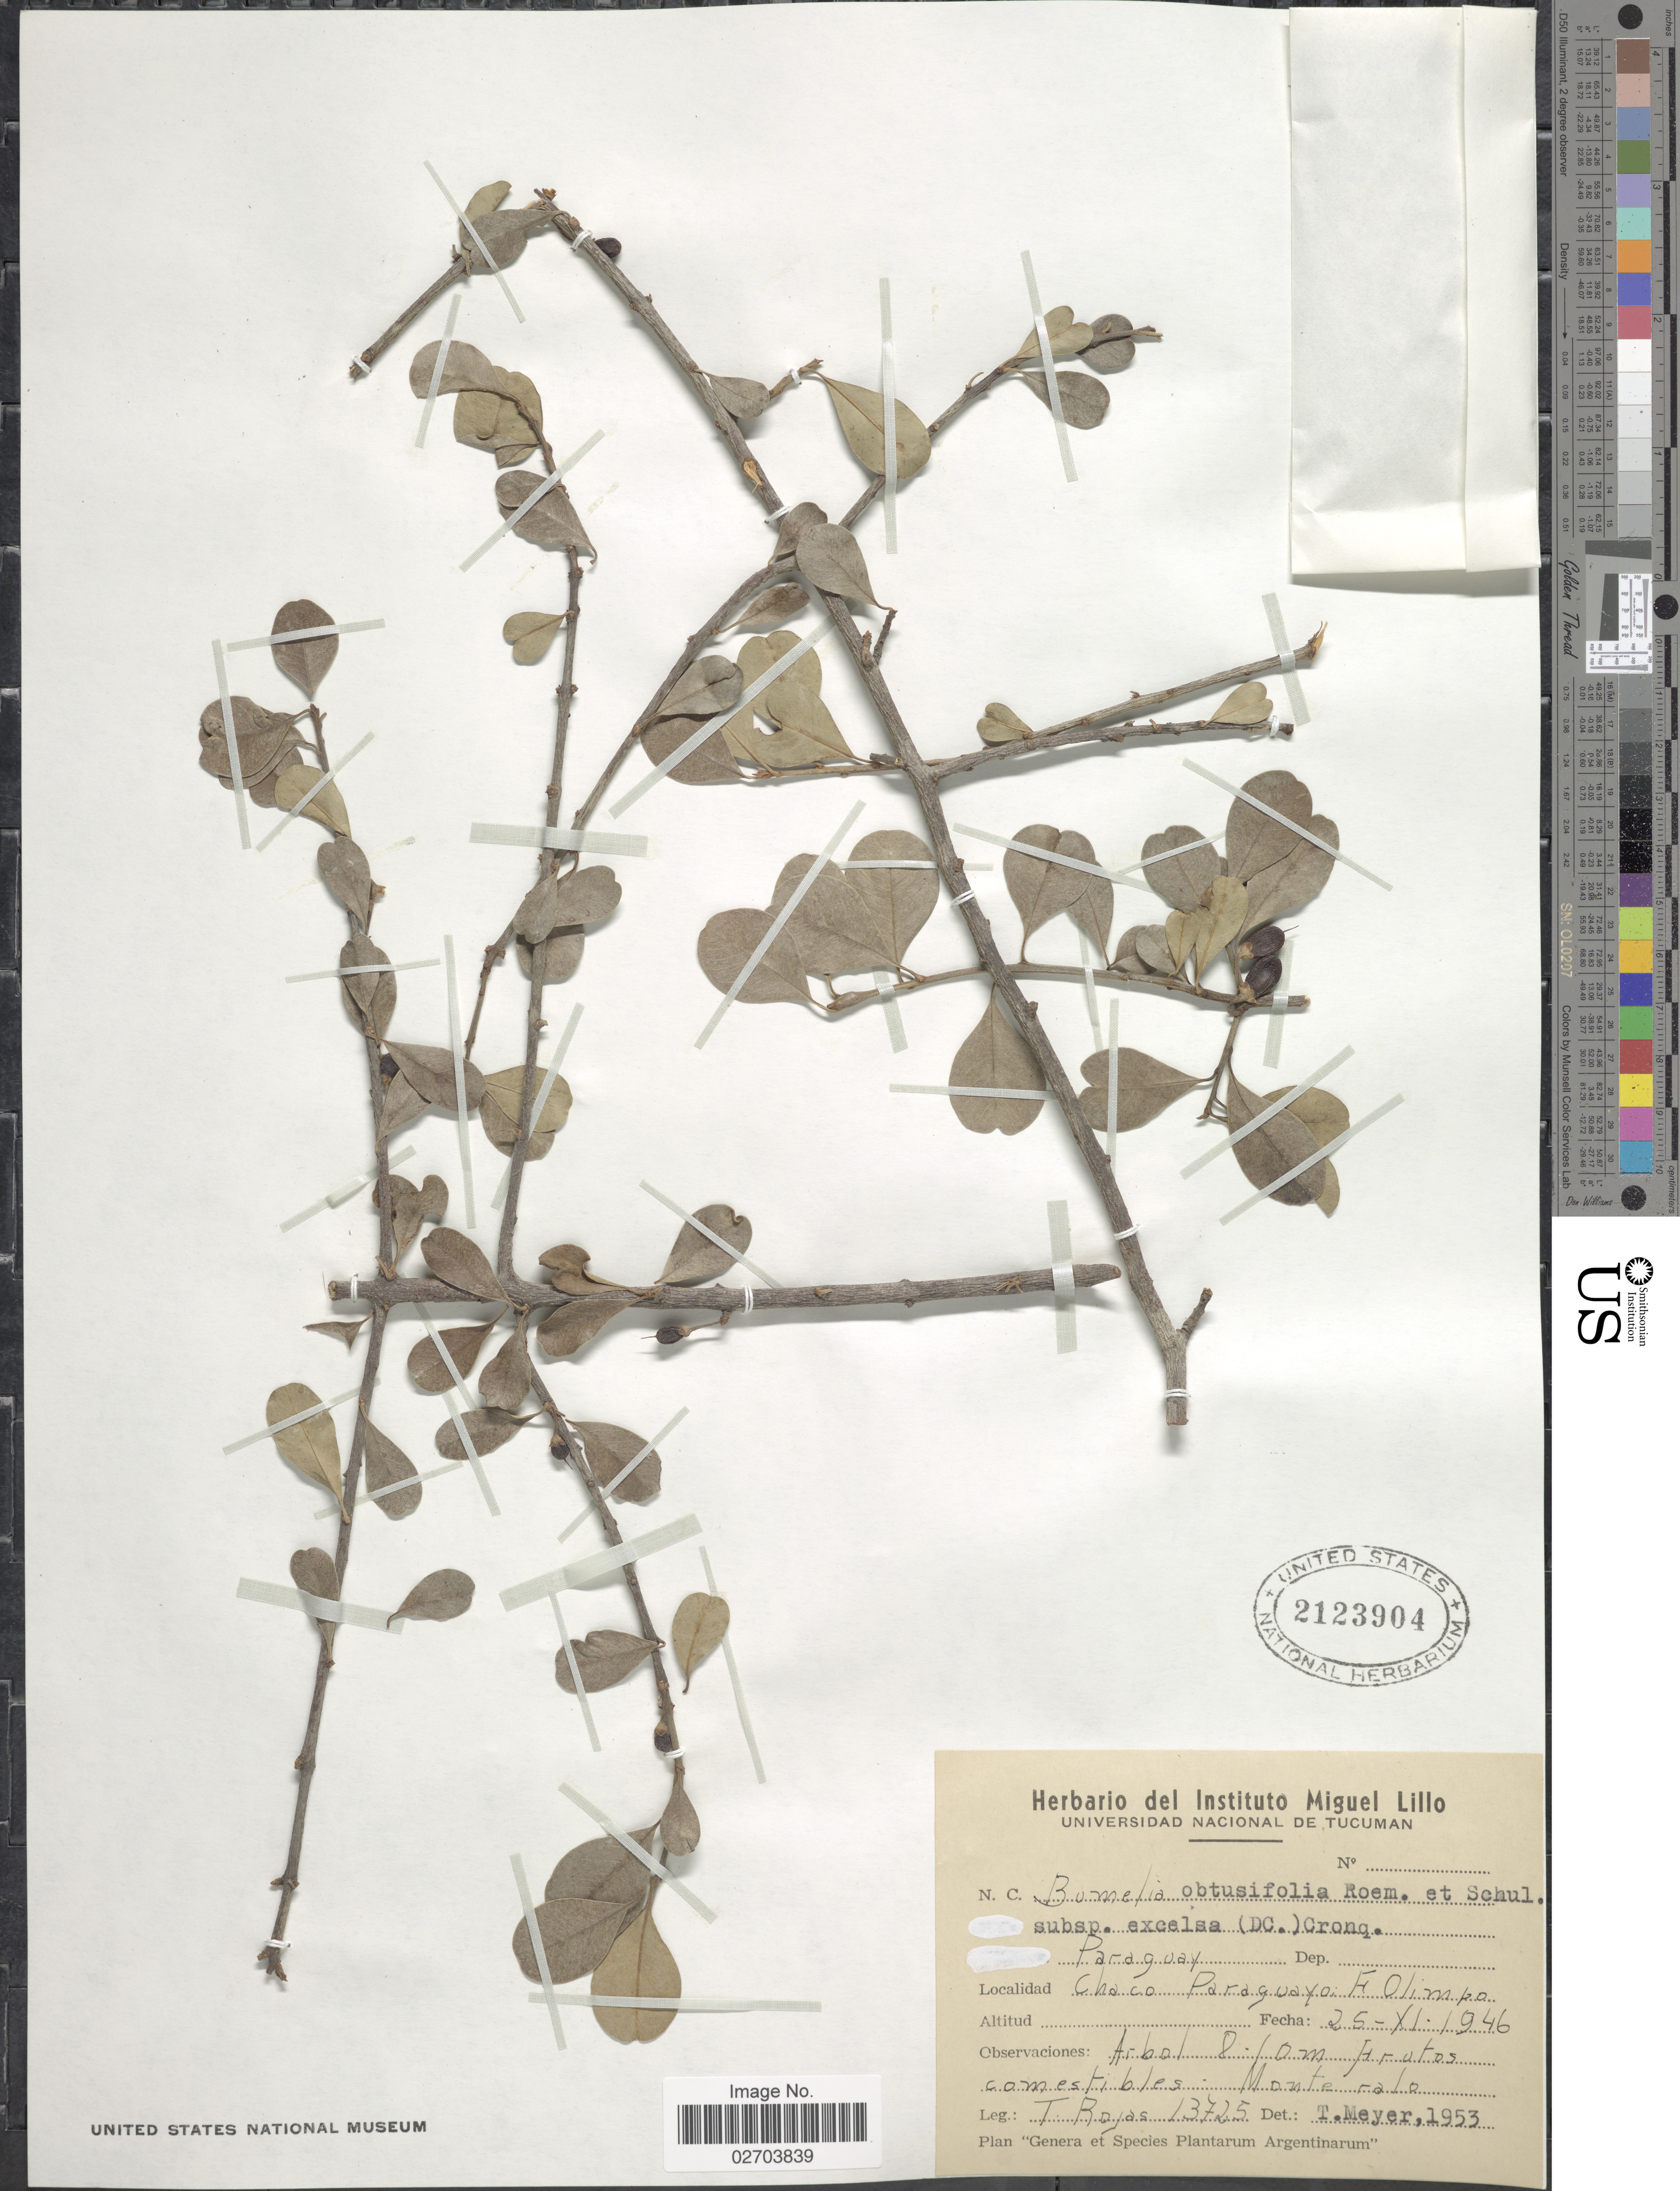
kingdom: Plantae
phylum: Tracheophyta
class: Magnoliopsida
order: Ericales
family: Sapotaceae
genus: Sideroxylon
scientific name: Sideroxylon obtusifolium subsp. obtusifolium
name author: (Roem. & Schult.) T.D. Penn.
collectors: T. Rojas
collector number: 13725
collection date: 1946-11-25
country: Paraguay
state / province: Alto Paraguay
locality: Chaco Paraguayo: F. Olimpo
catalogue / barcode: US 2123904